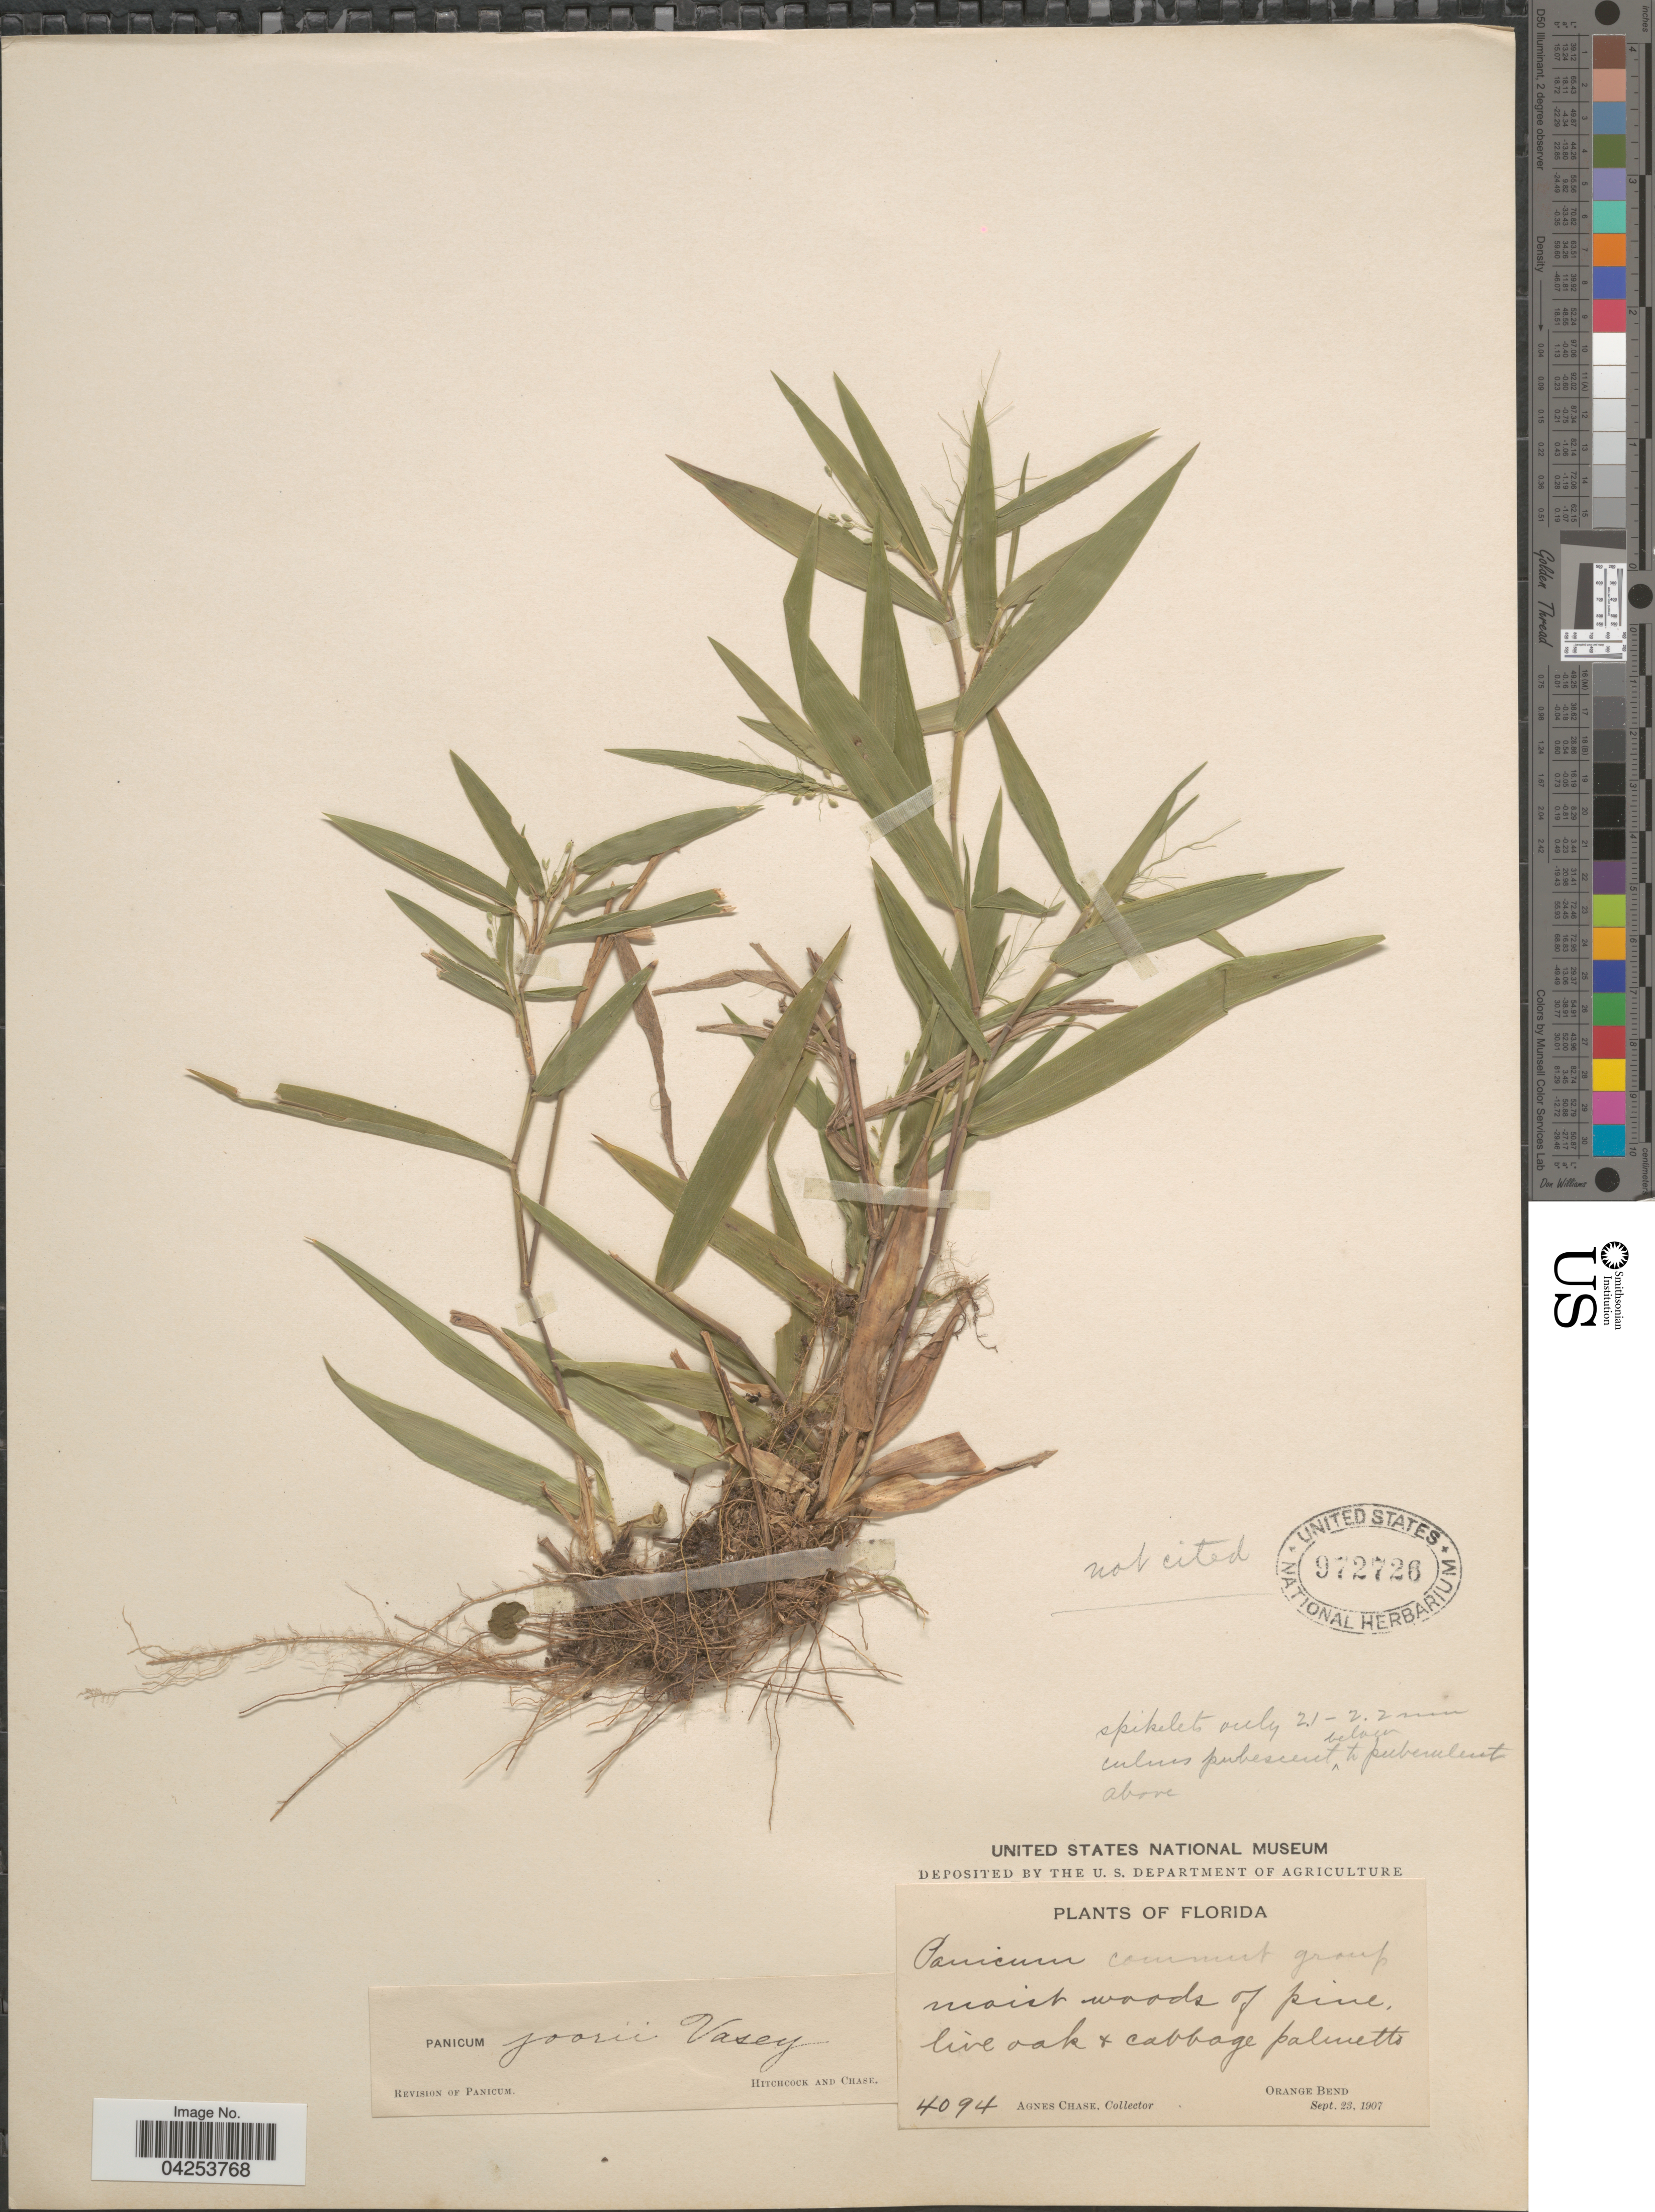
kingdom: Plantae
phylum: Tracheophyta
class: Liliopsida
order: Poales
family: Poaceae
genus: Dichanthelium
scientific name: Dichanthelium commutatum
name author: (Schult.) Gould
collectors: A. Chase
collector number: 4094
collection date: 1907-09-23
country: United States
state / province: Florida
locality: Orange Bend.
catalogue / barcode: US 972726